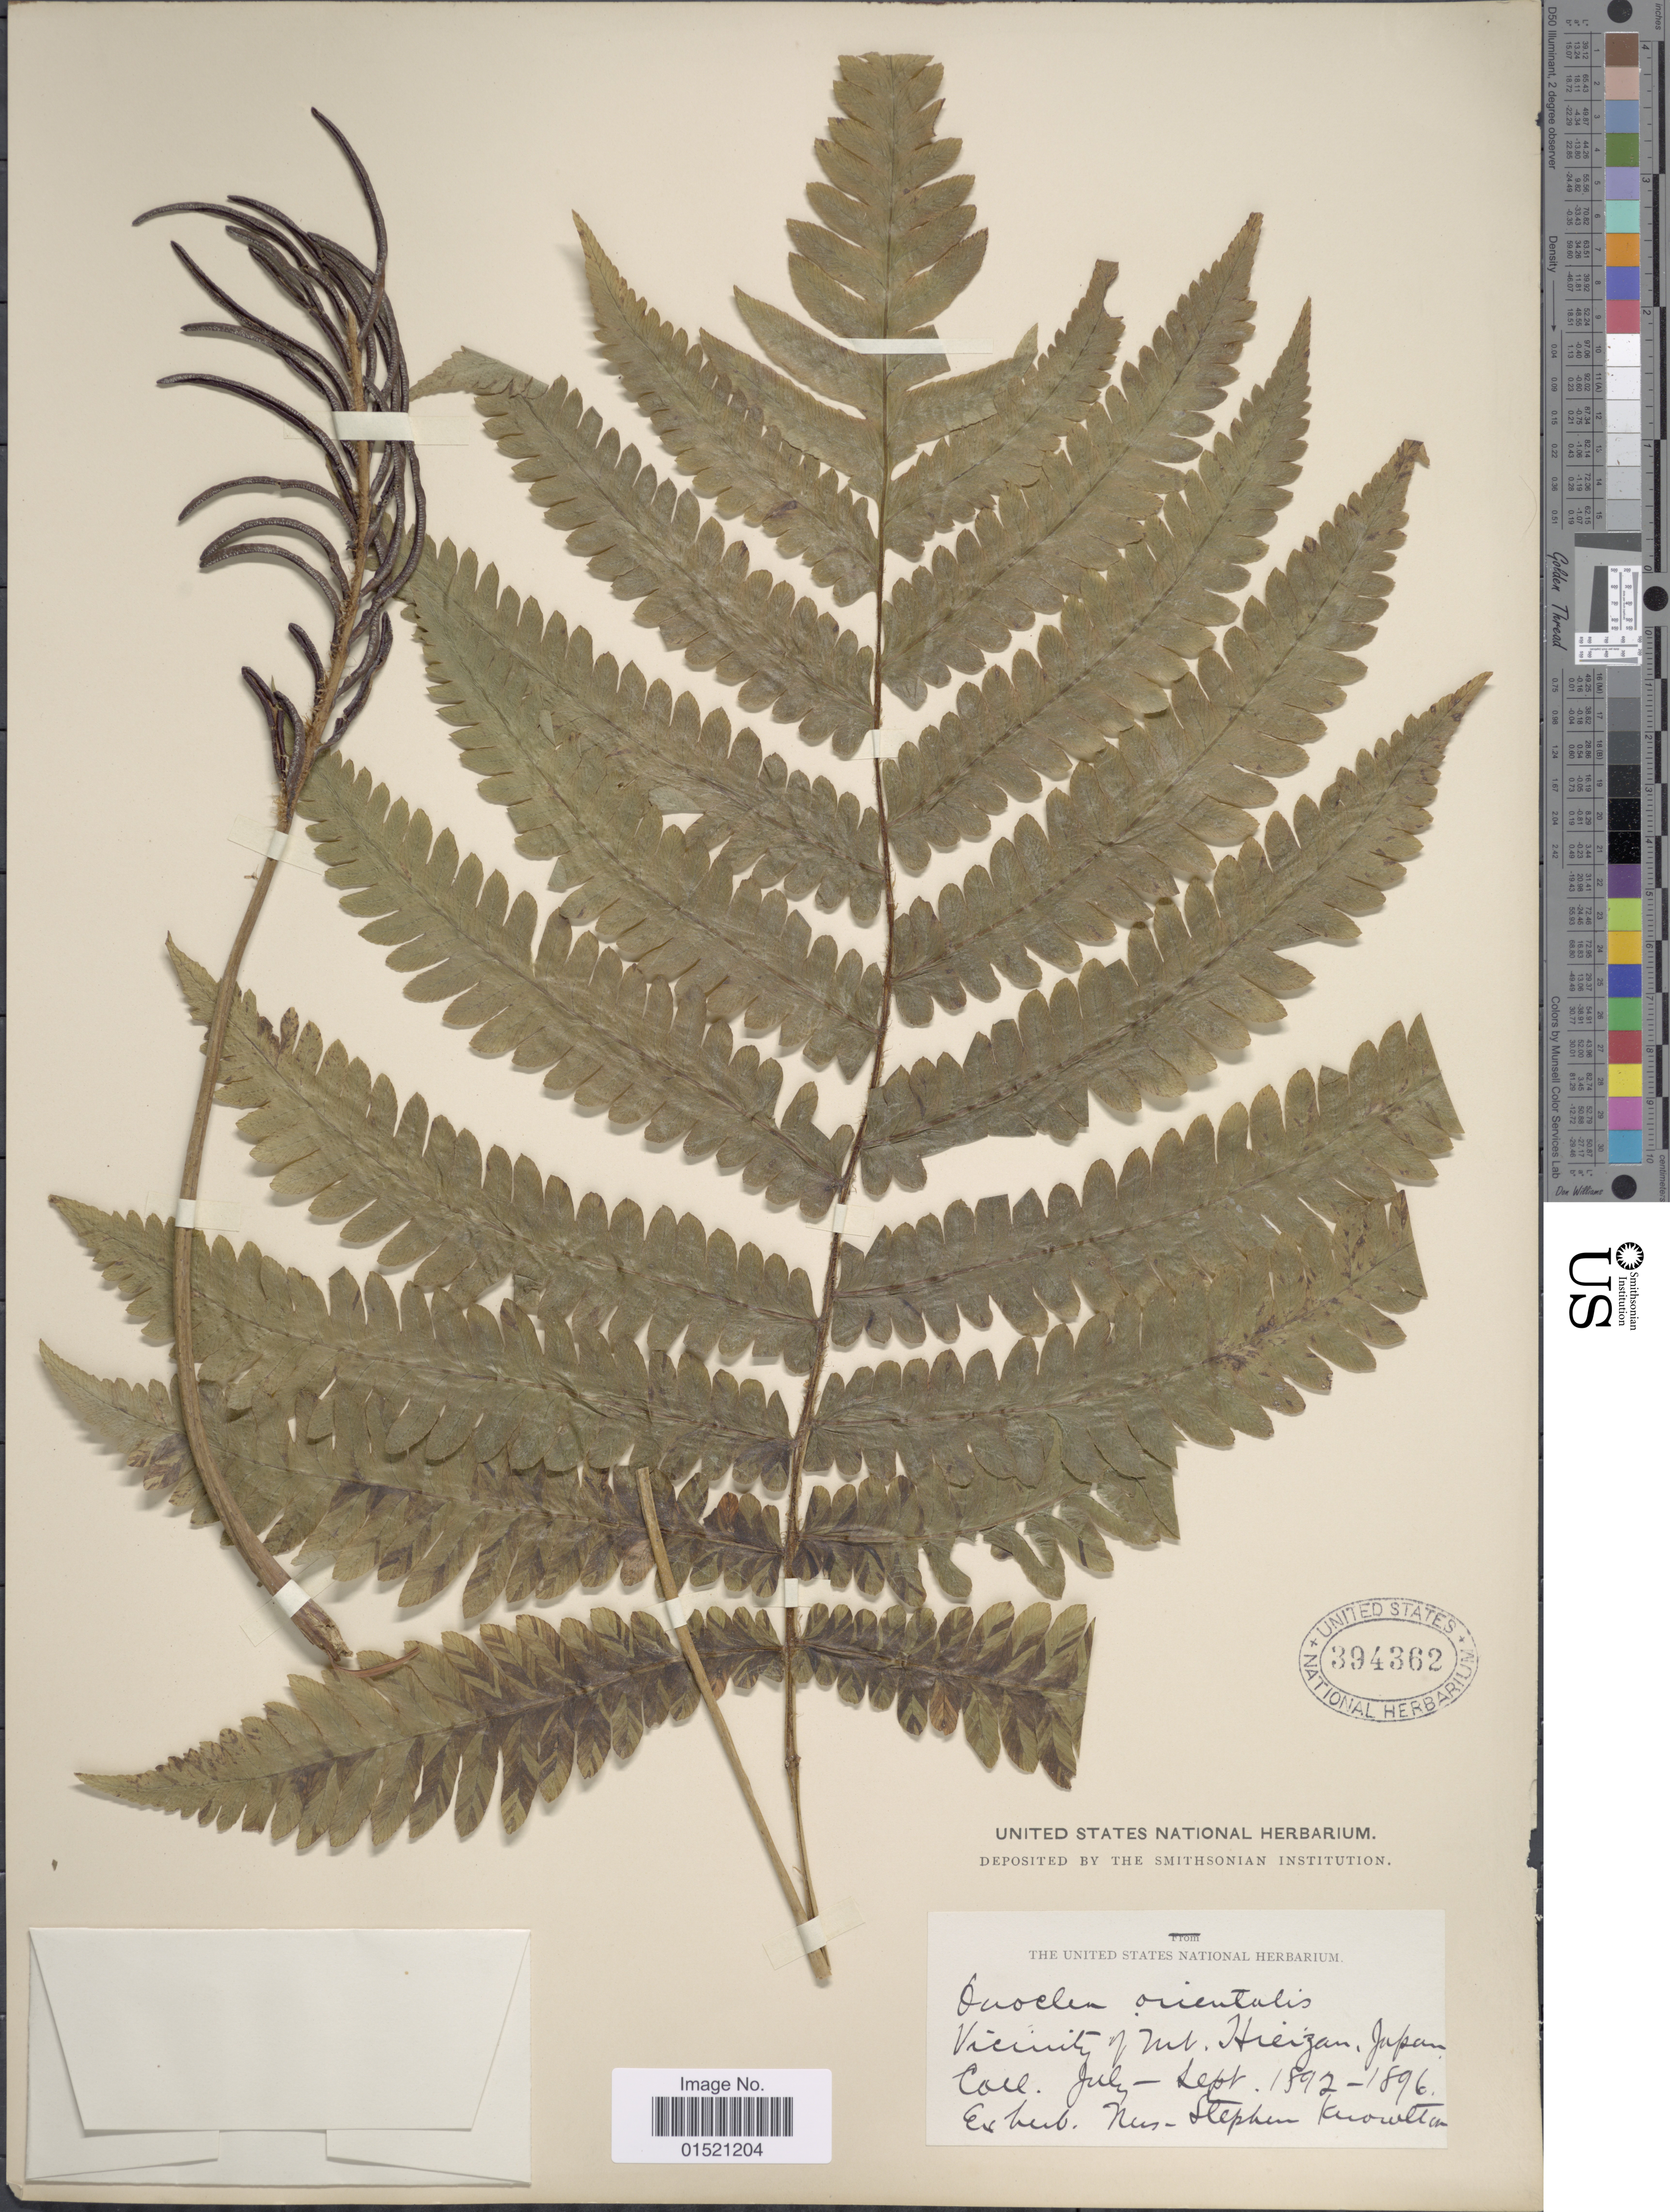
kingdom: Plantae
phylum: Tracheophyta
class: Polypodiopsida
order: Polypodiales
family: Onocleaceae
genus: Pentarhizidium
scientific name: Pentarhizidium orientale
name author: (Hook.) Hayata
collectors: ex Herb. Mrs. Stephen Knowlton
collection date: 1892-07/1892-09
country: Japan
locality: Vicinity of Mt Hieizan.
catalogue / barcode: US 394362